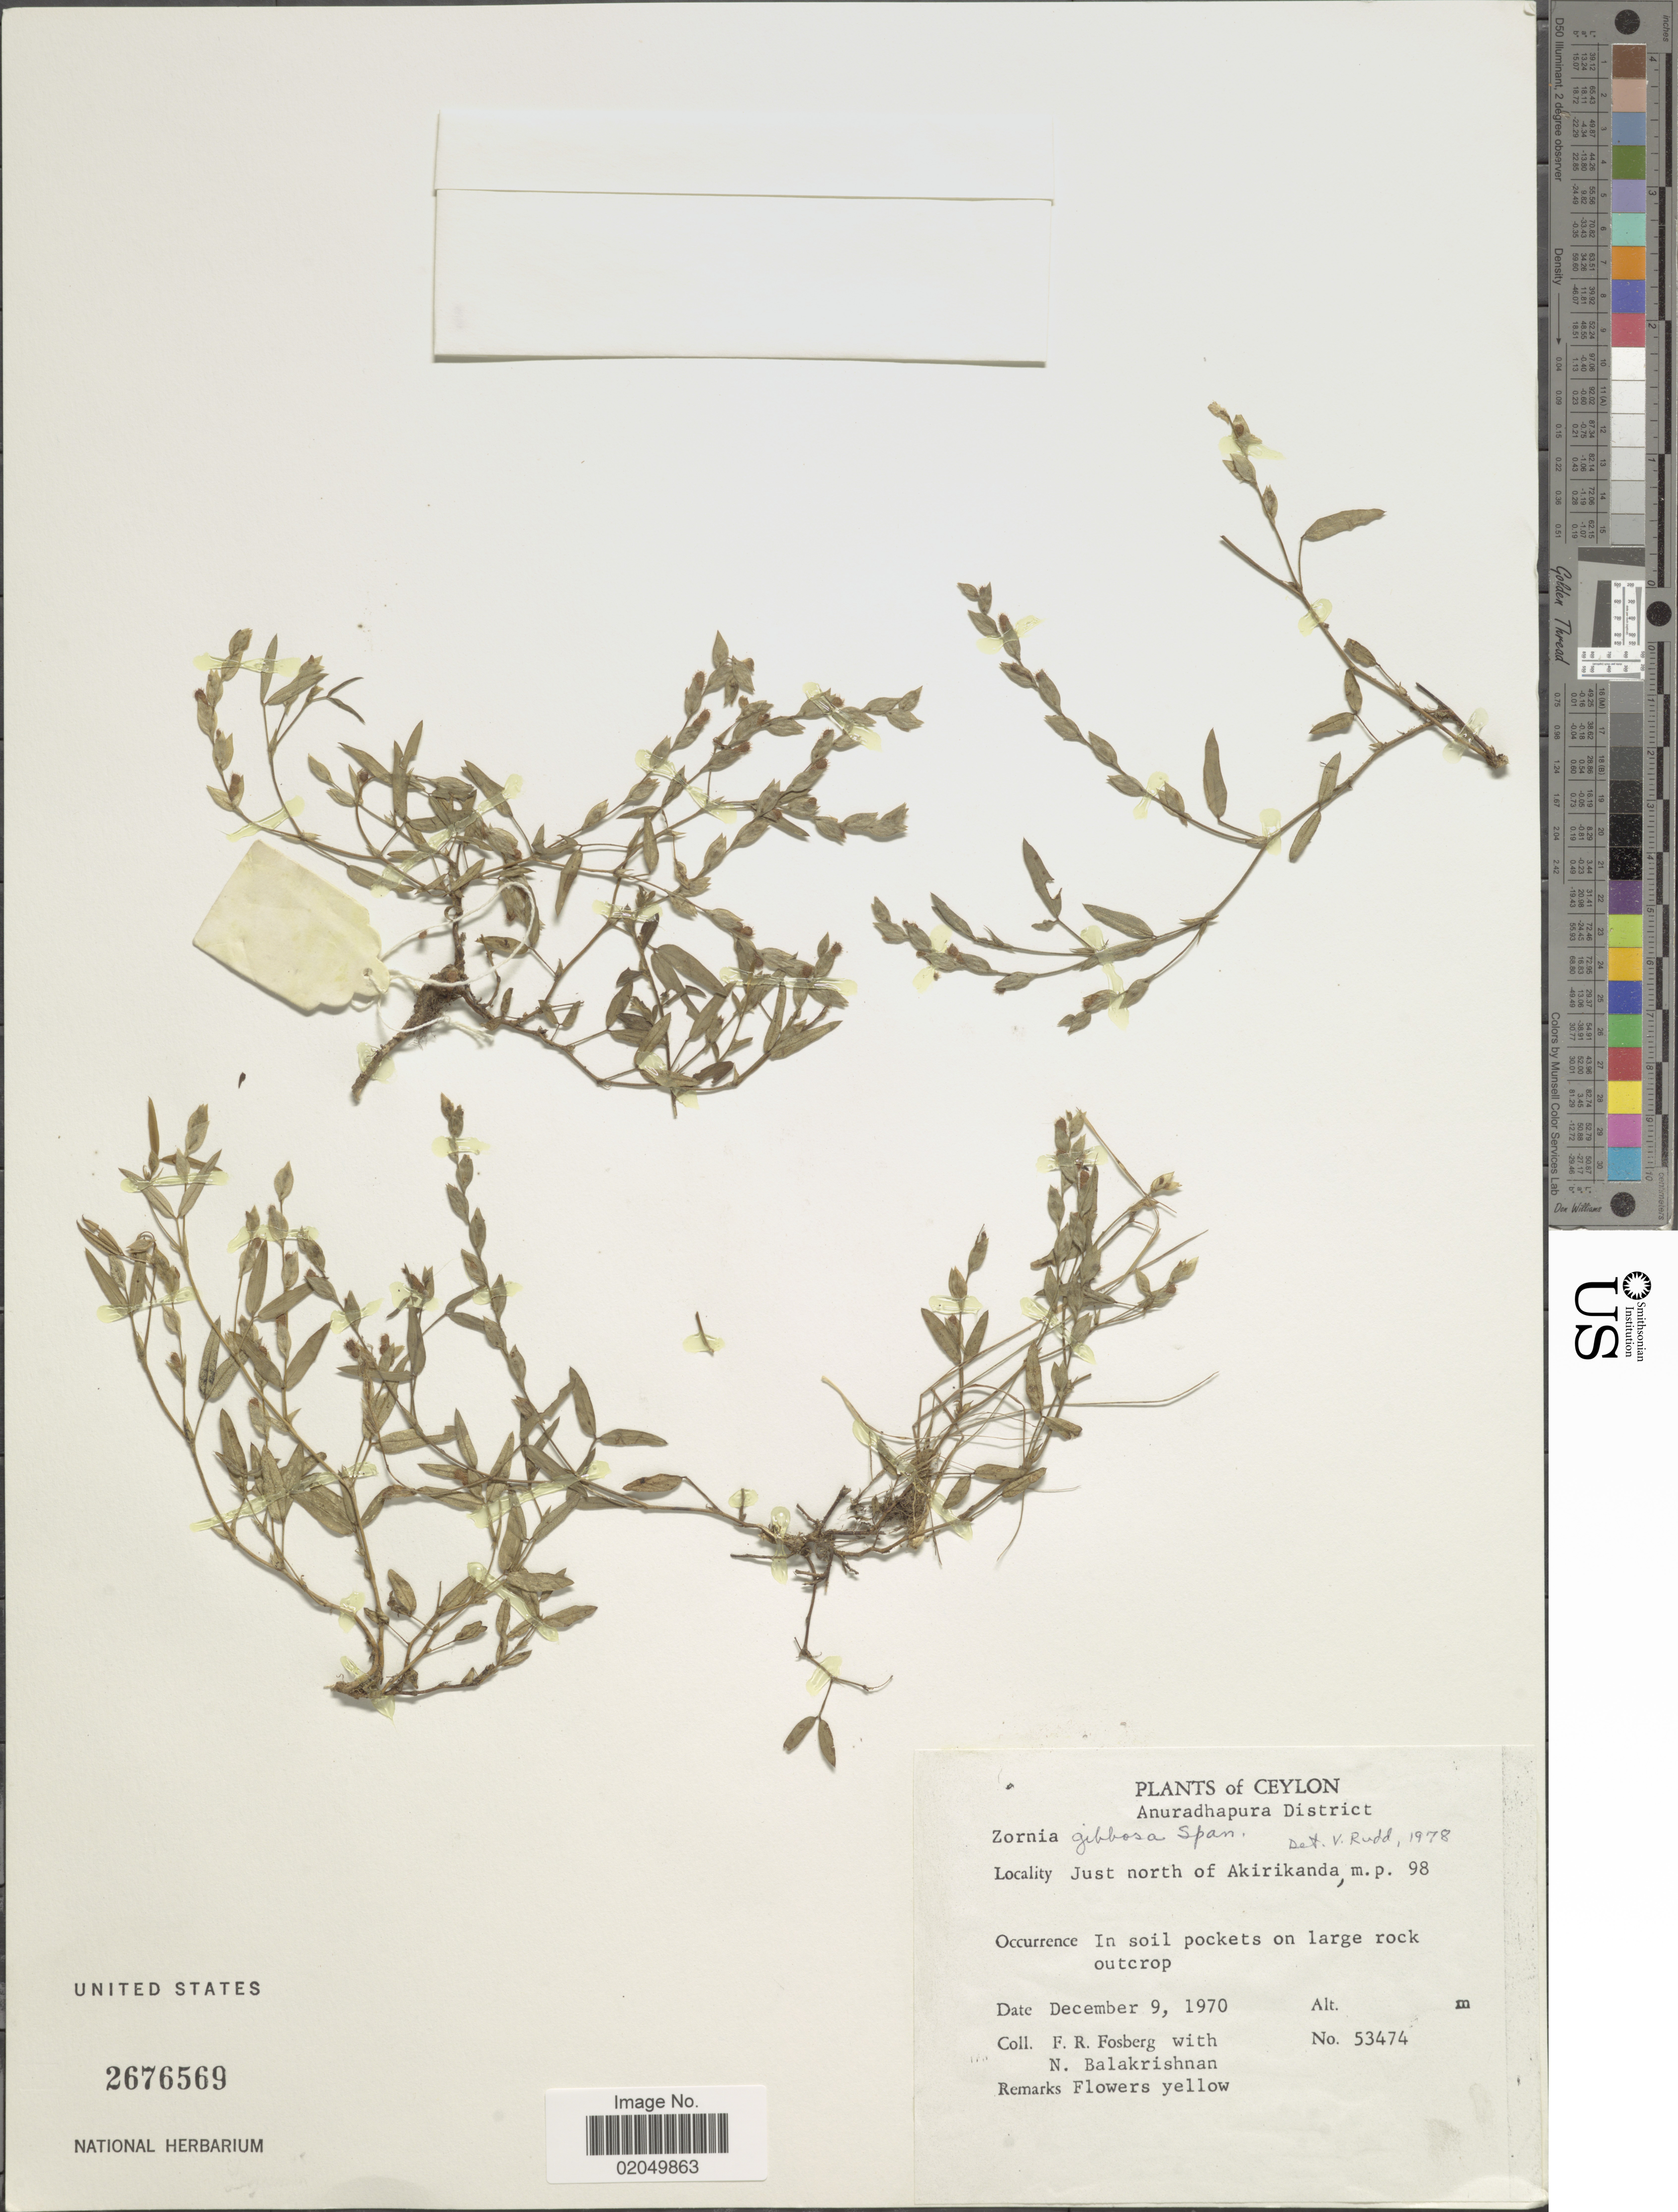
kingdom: Plantae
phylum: Tracheophyta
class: Magnoliopsida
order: Fabales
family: Fabaceae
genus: Zornia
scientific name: Zornia gibbosa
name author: Spanoghe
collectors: F. R. Fosberg & N. Balakrishnan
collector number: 53474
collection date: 1970-12-09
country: Sri Lanka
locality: Ceylon, Anuradhapura District, just north of Akirikanda, m.p. 98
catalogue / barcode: US 2676569